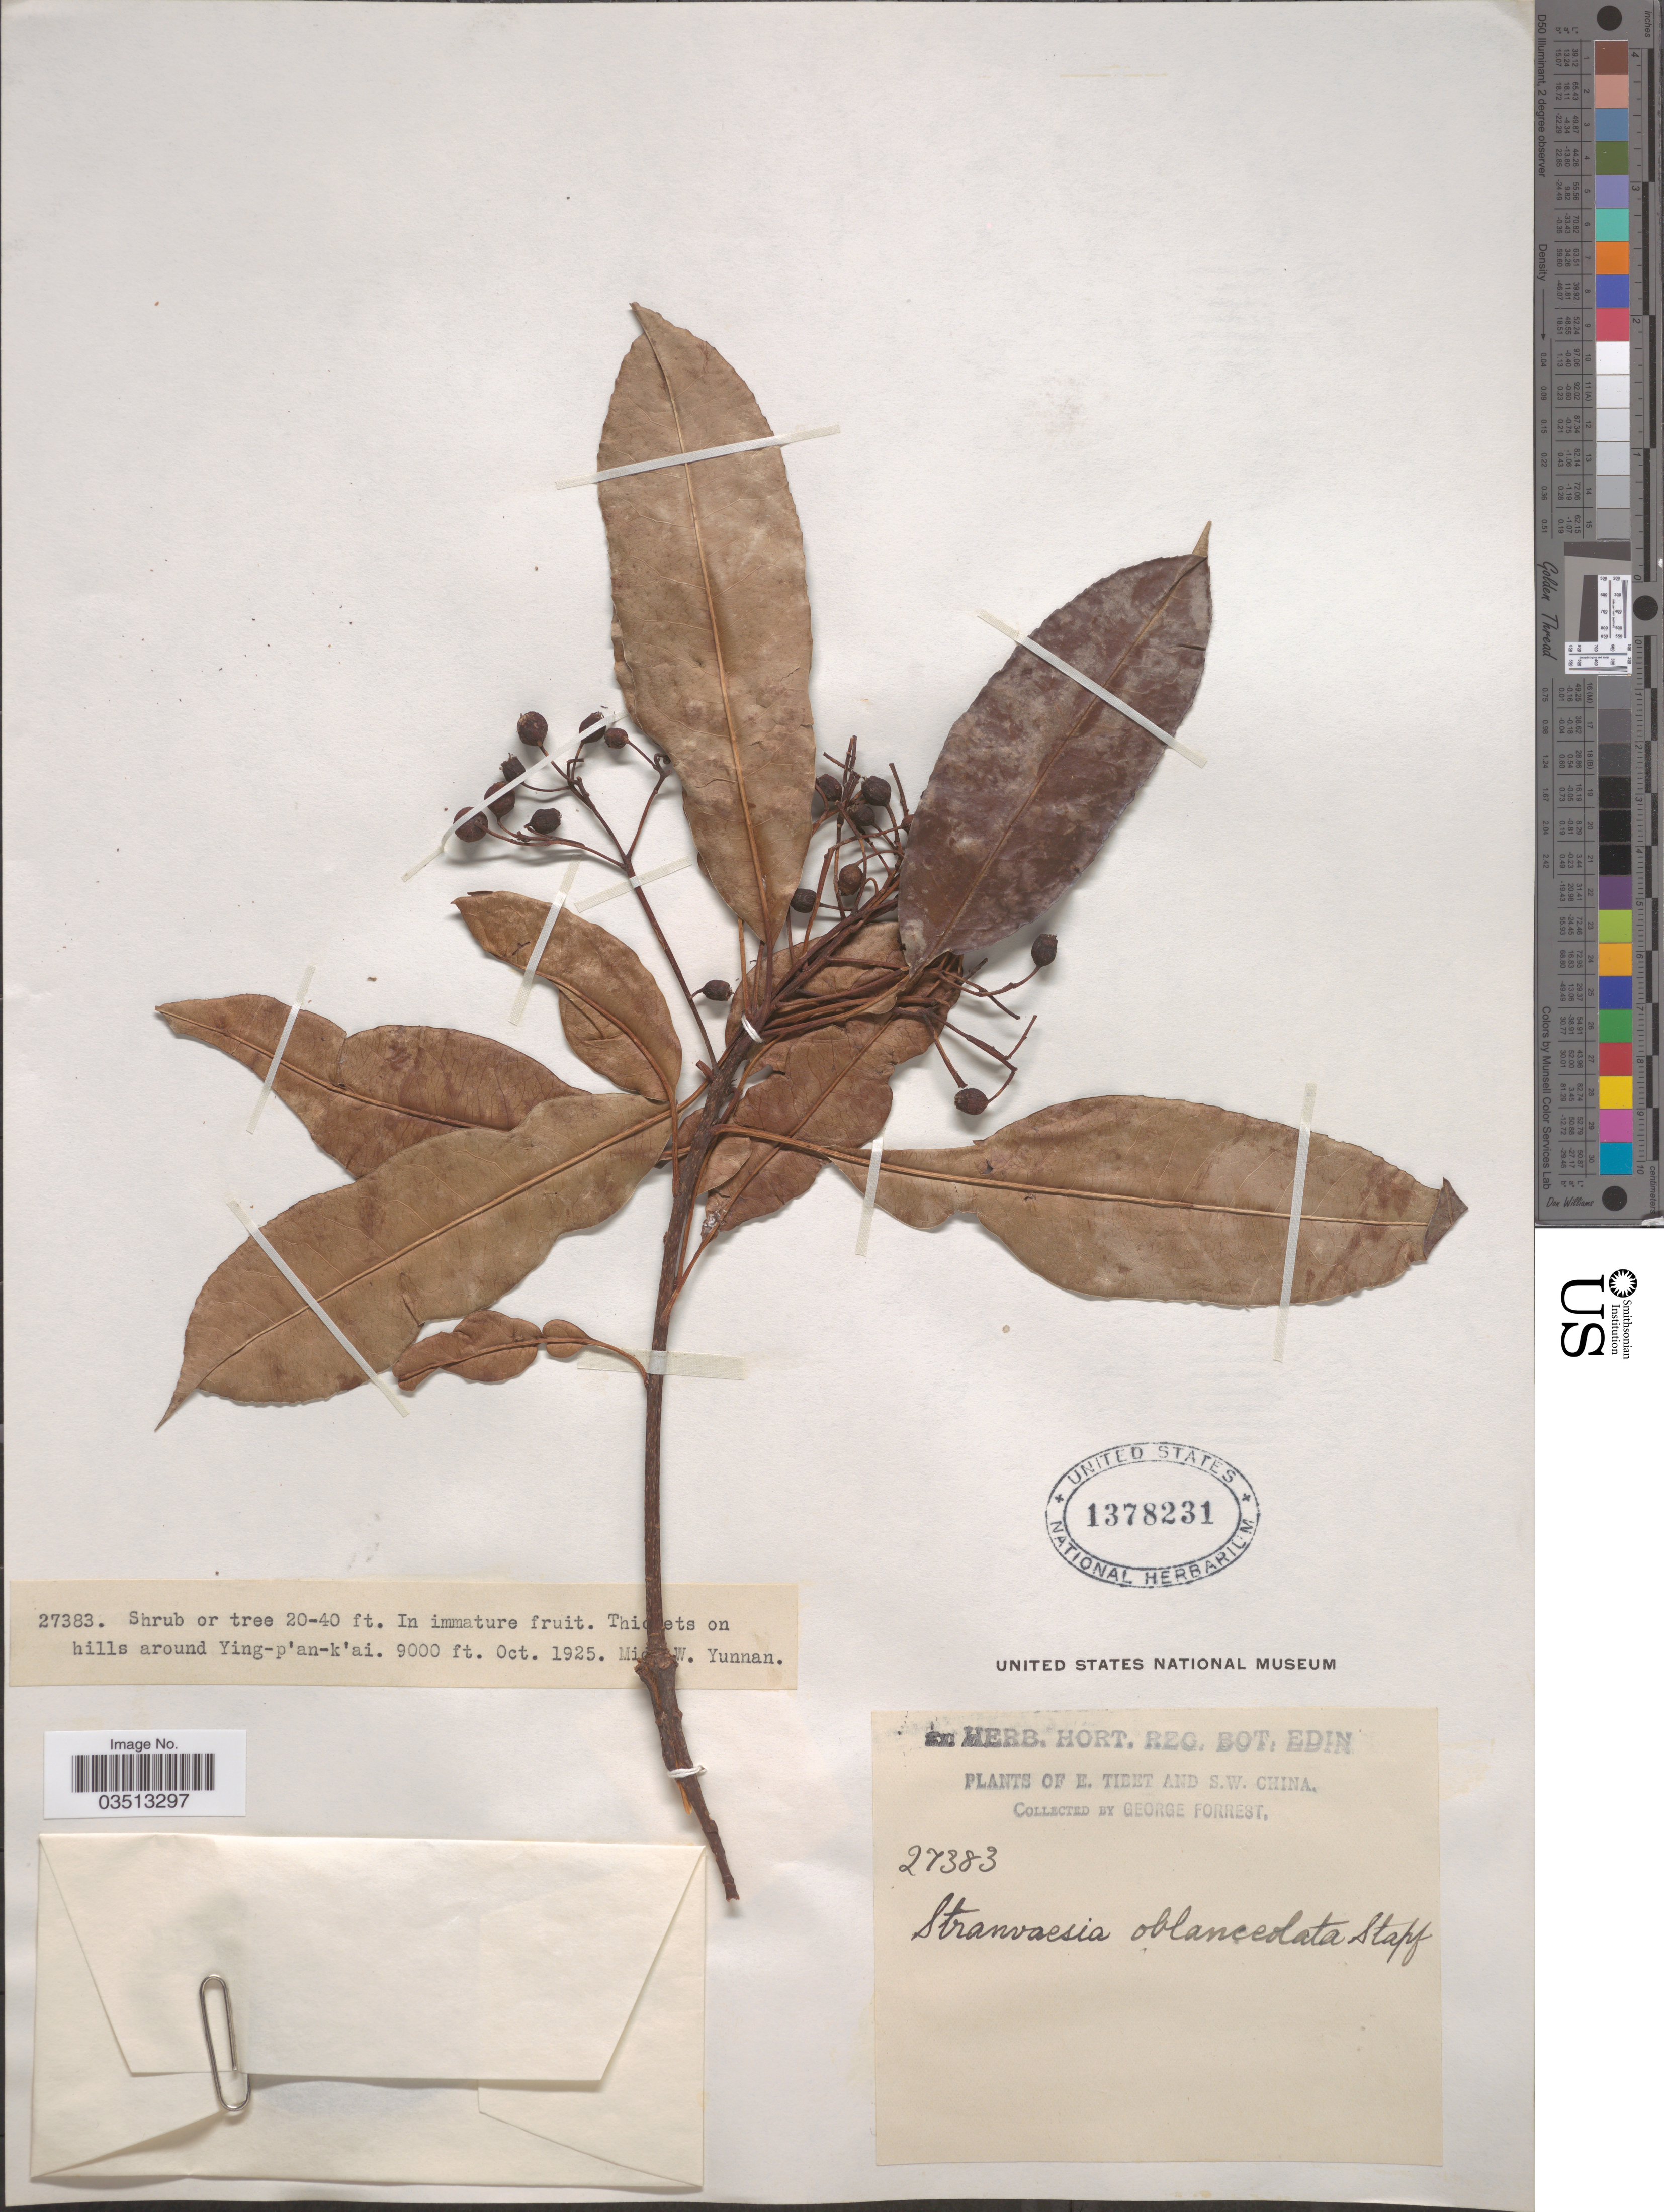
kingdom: Plantae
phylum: Tracheophyta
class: Magnoliopsida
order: Rosales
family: Rosaceae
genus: Stranvaesia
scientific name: Stranvaesia oblanceolata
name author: (Rehder & E.H. Wilson) Stapf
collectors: G. Forrest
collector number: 27383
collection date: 1925-10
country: China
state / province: Yunnan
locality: On hills around Ying-p'an-k'ai. Mi [illegible text] W. Yunnan. S.W. China.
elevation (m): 2743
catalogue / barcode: US 1378231